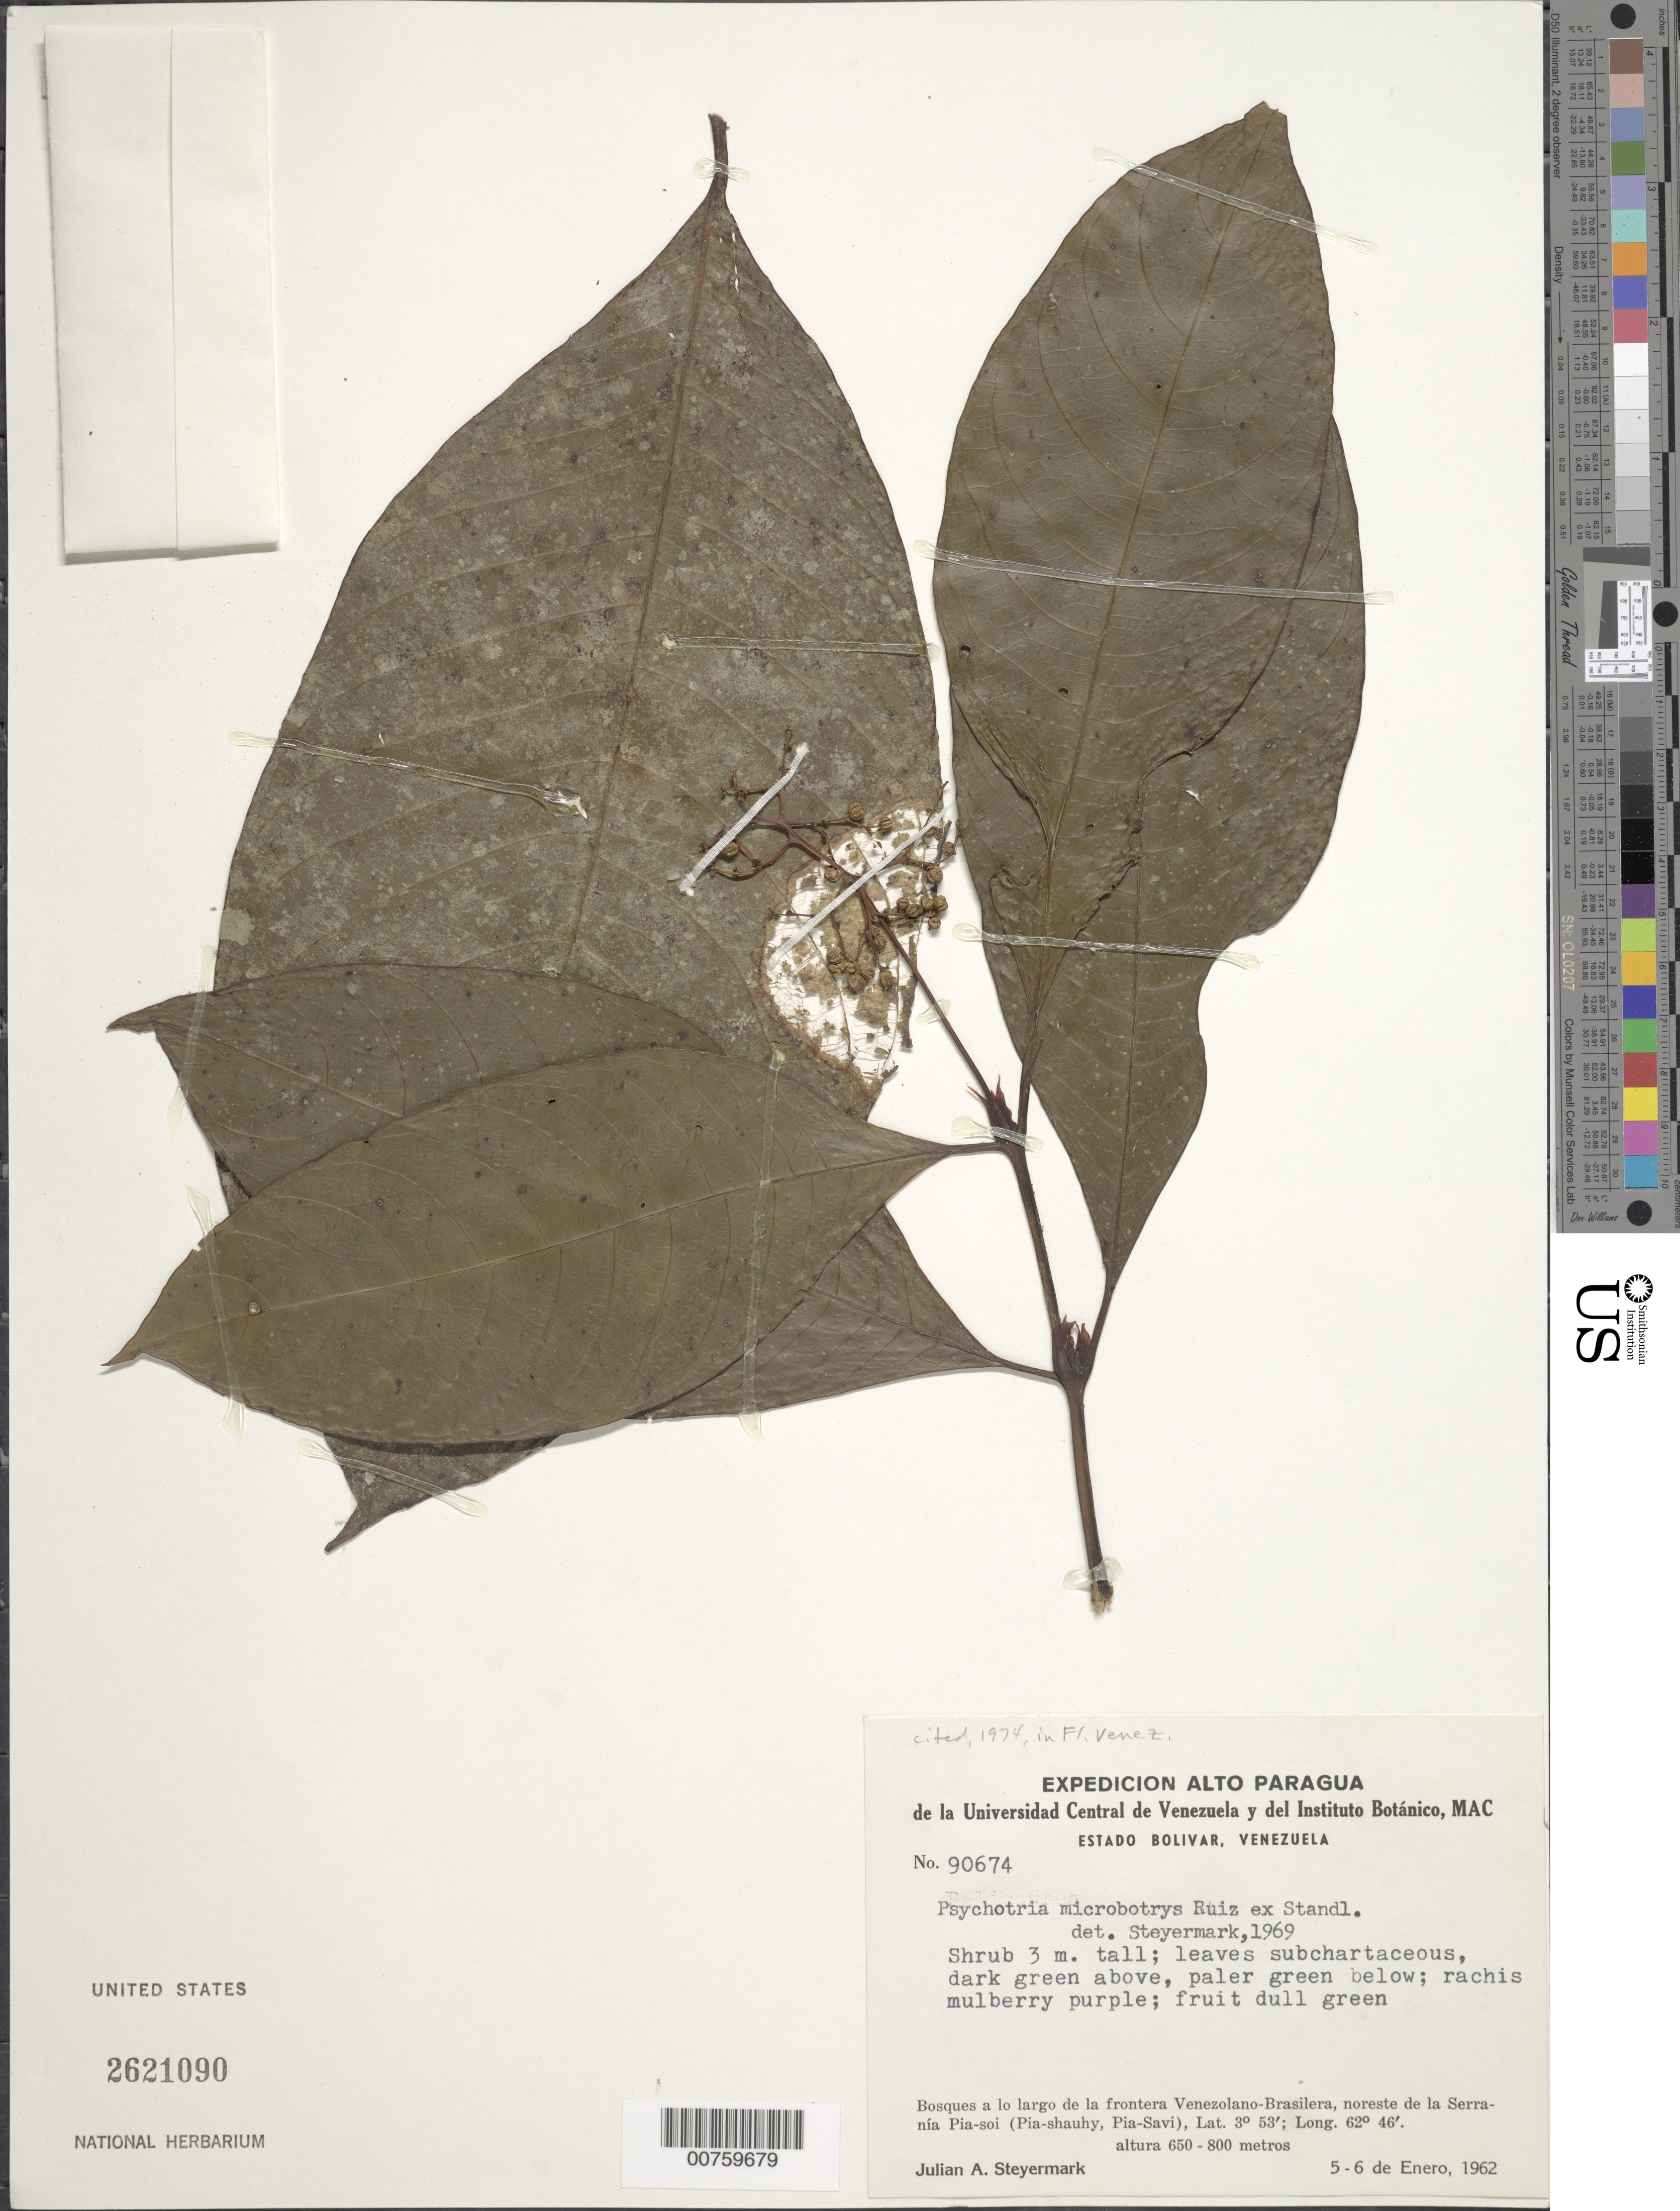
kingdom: Plantae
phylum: Tracheophyta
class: Magnoliopsida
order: Gentianales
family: Rubiaceae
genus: Psychotria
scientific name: Psychotria microbotrys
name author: Ruiz ex Standl.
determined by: Steyermark, Julian A., (VEN)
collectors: J. Steyermark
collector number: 90674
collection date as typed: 5-Jan-62 to 6-Jan-62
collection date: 1962-01-05/1962-01-06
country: Venezuela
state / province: Bolívar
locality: Serranía Pia-soi, NE of; on Venezuela-Brazil border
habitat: Bosques a lo largo de la frontera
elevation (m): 650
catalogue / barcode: US 2621090